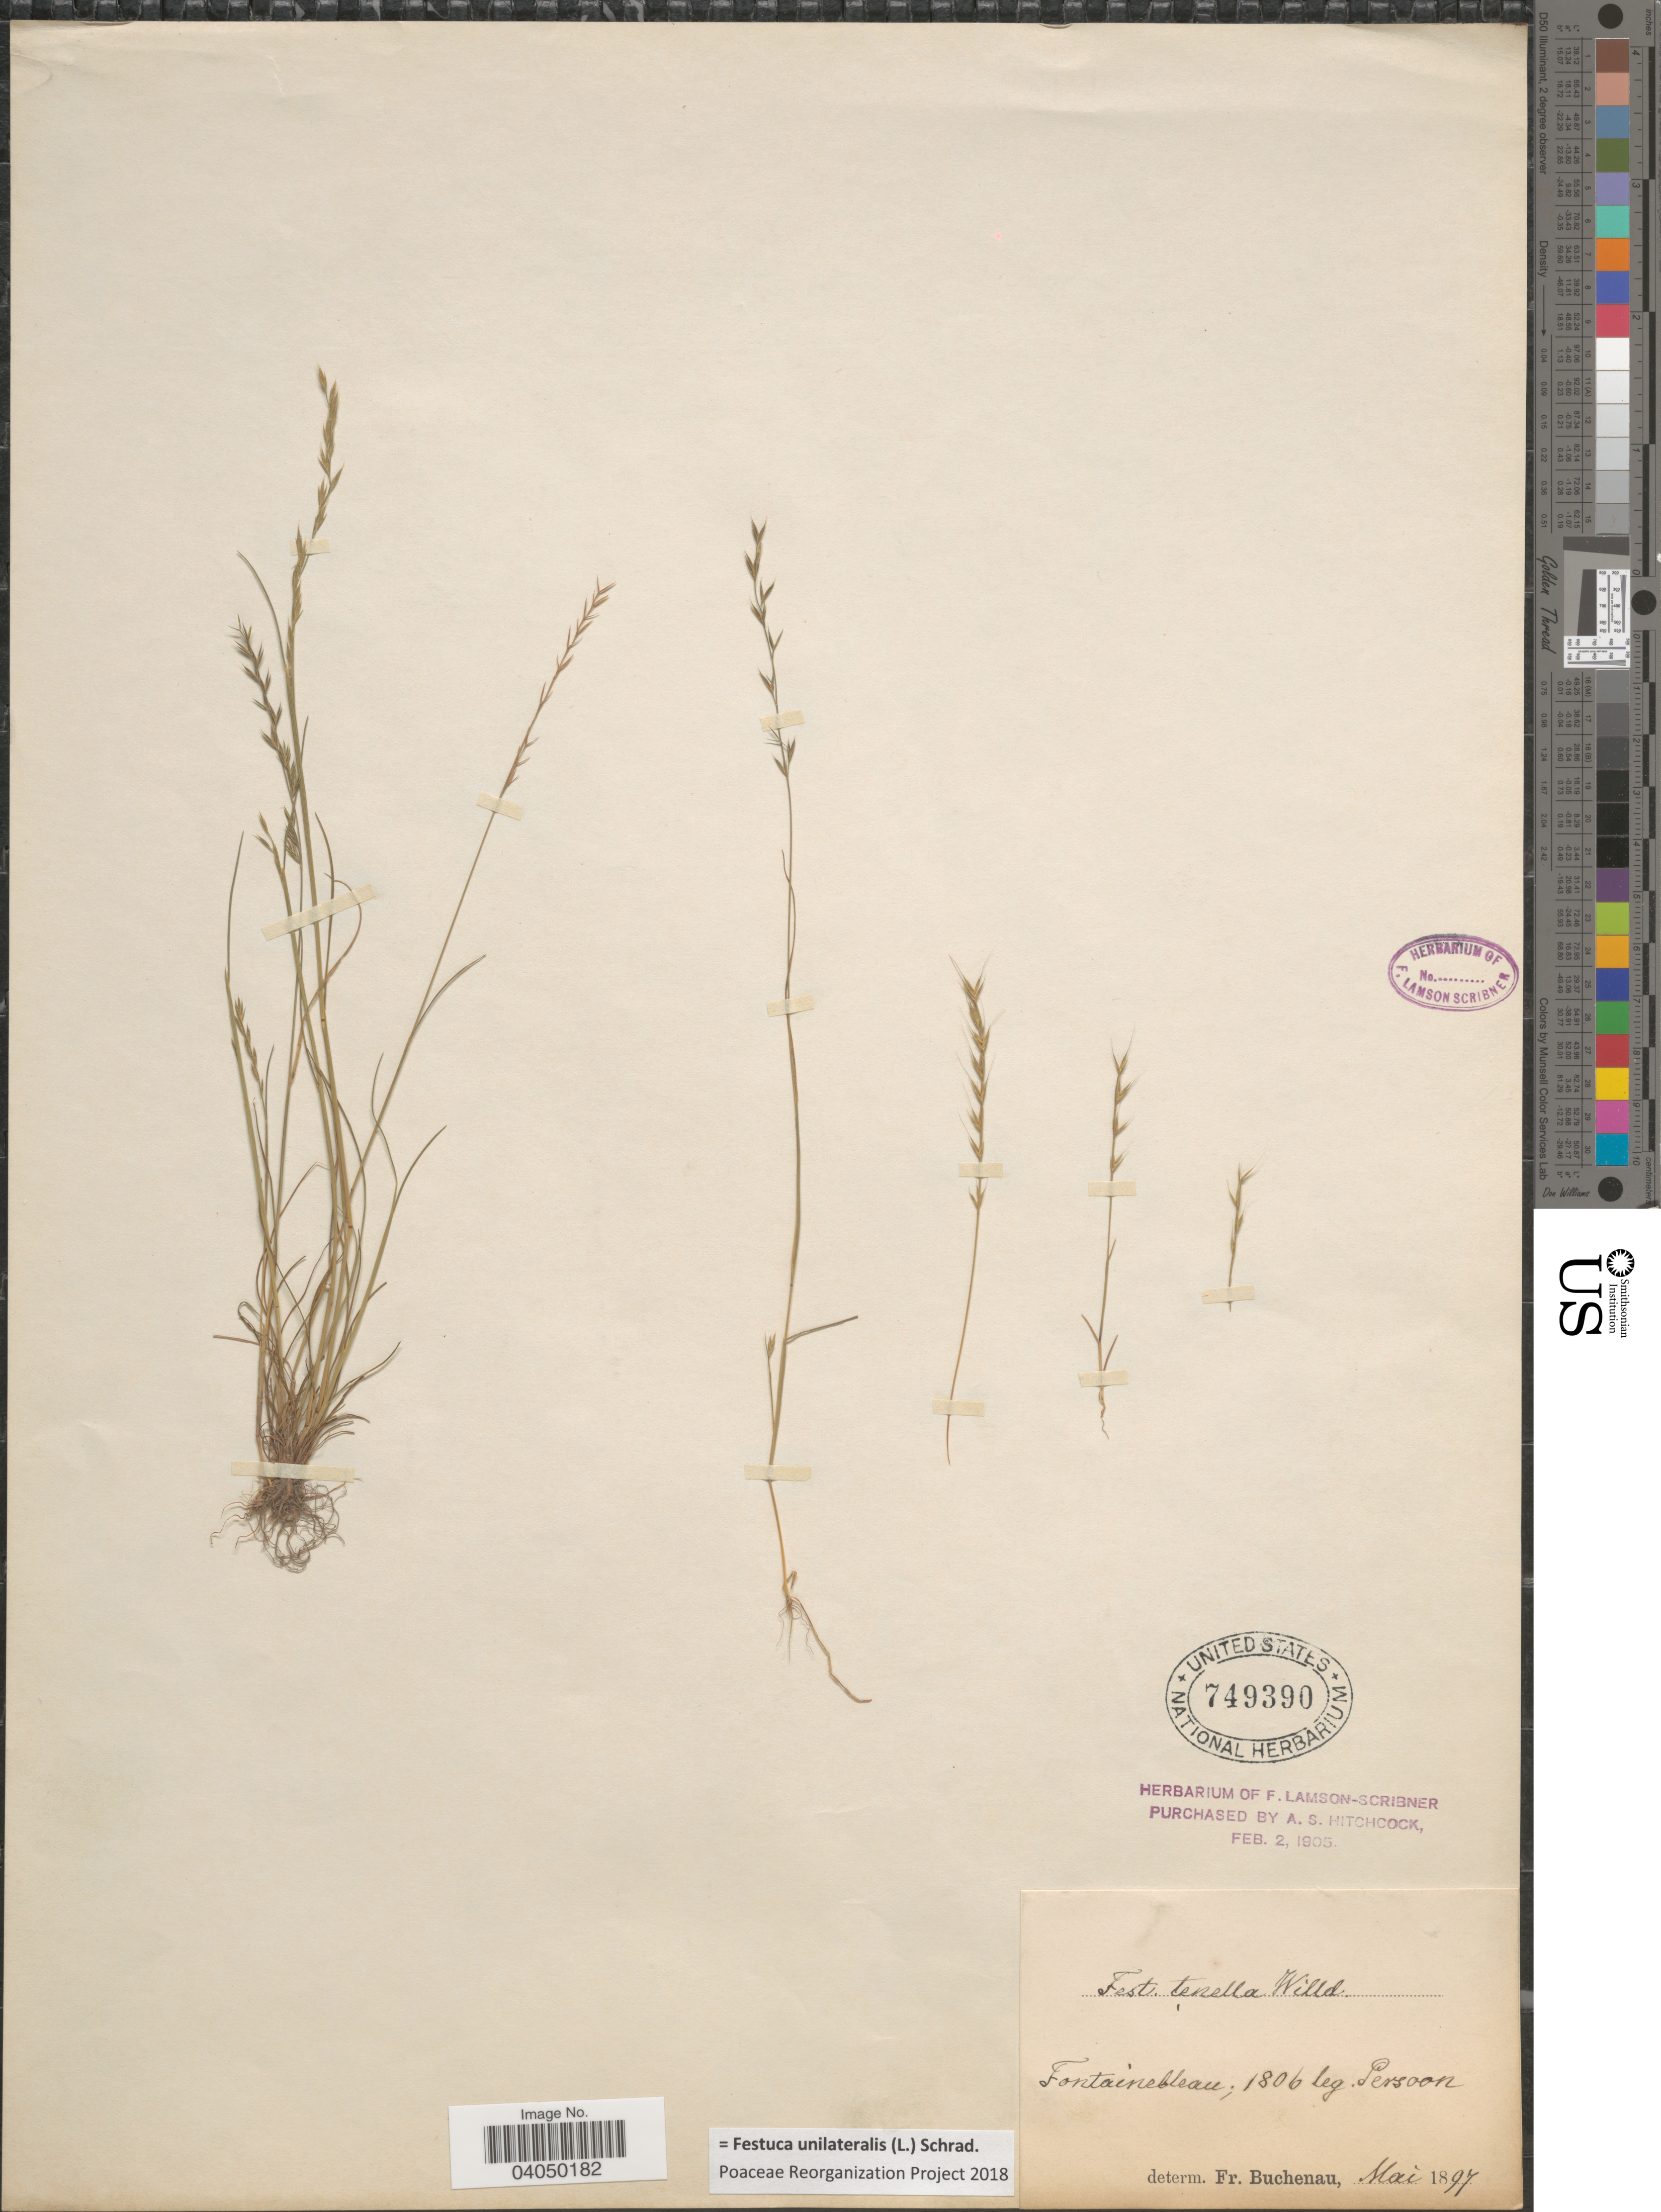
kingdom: Plantae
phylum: Tracheophyta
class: Liliopsida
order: Poales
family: Poaceae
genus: Festuca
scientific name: Festuca unilateralis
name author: Schrad.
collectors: Persoon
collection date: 1806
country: France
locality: Fontainebleau.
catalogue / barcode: US 749390